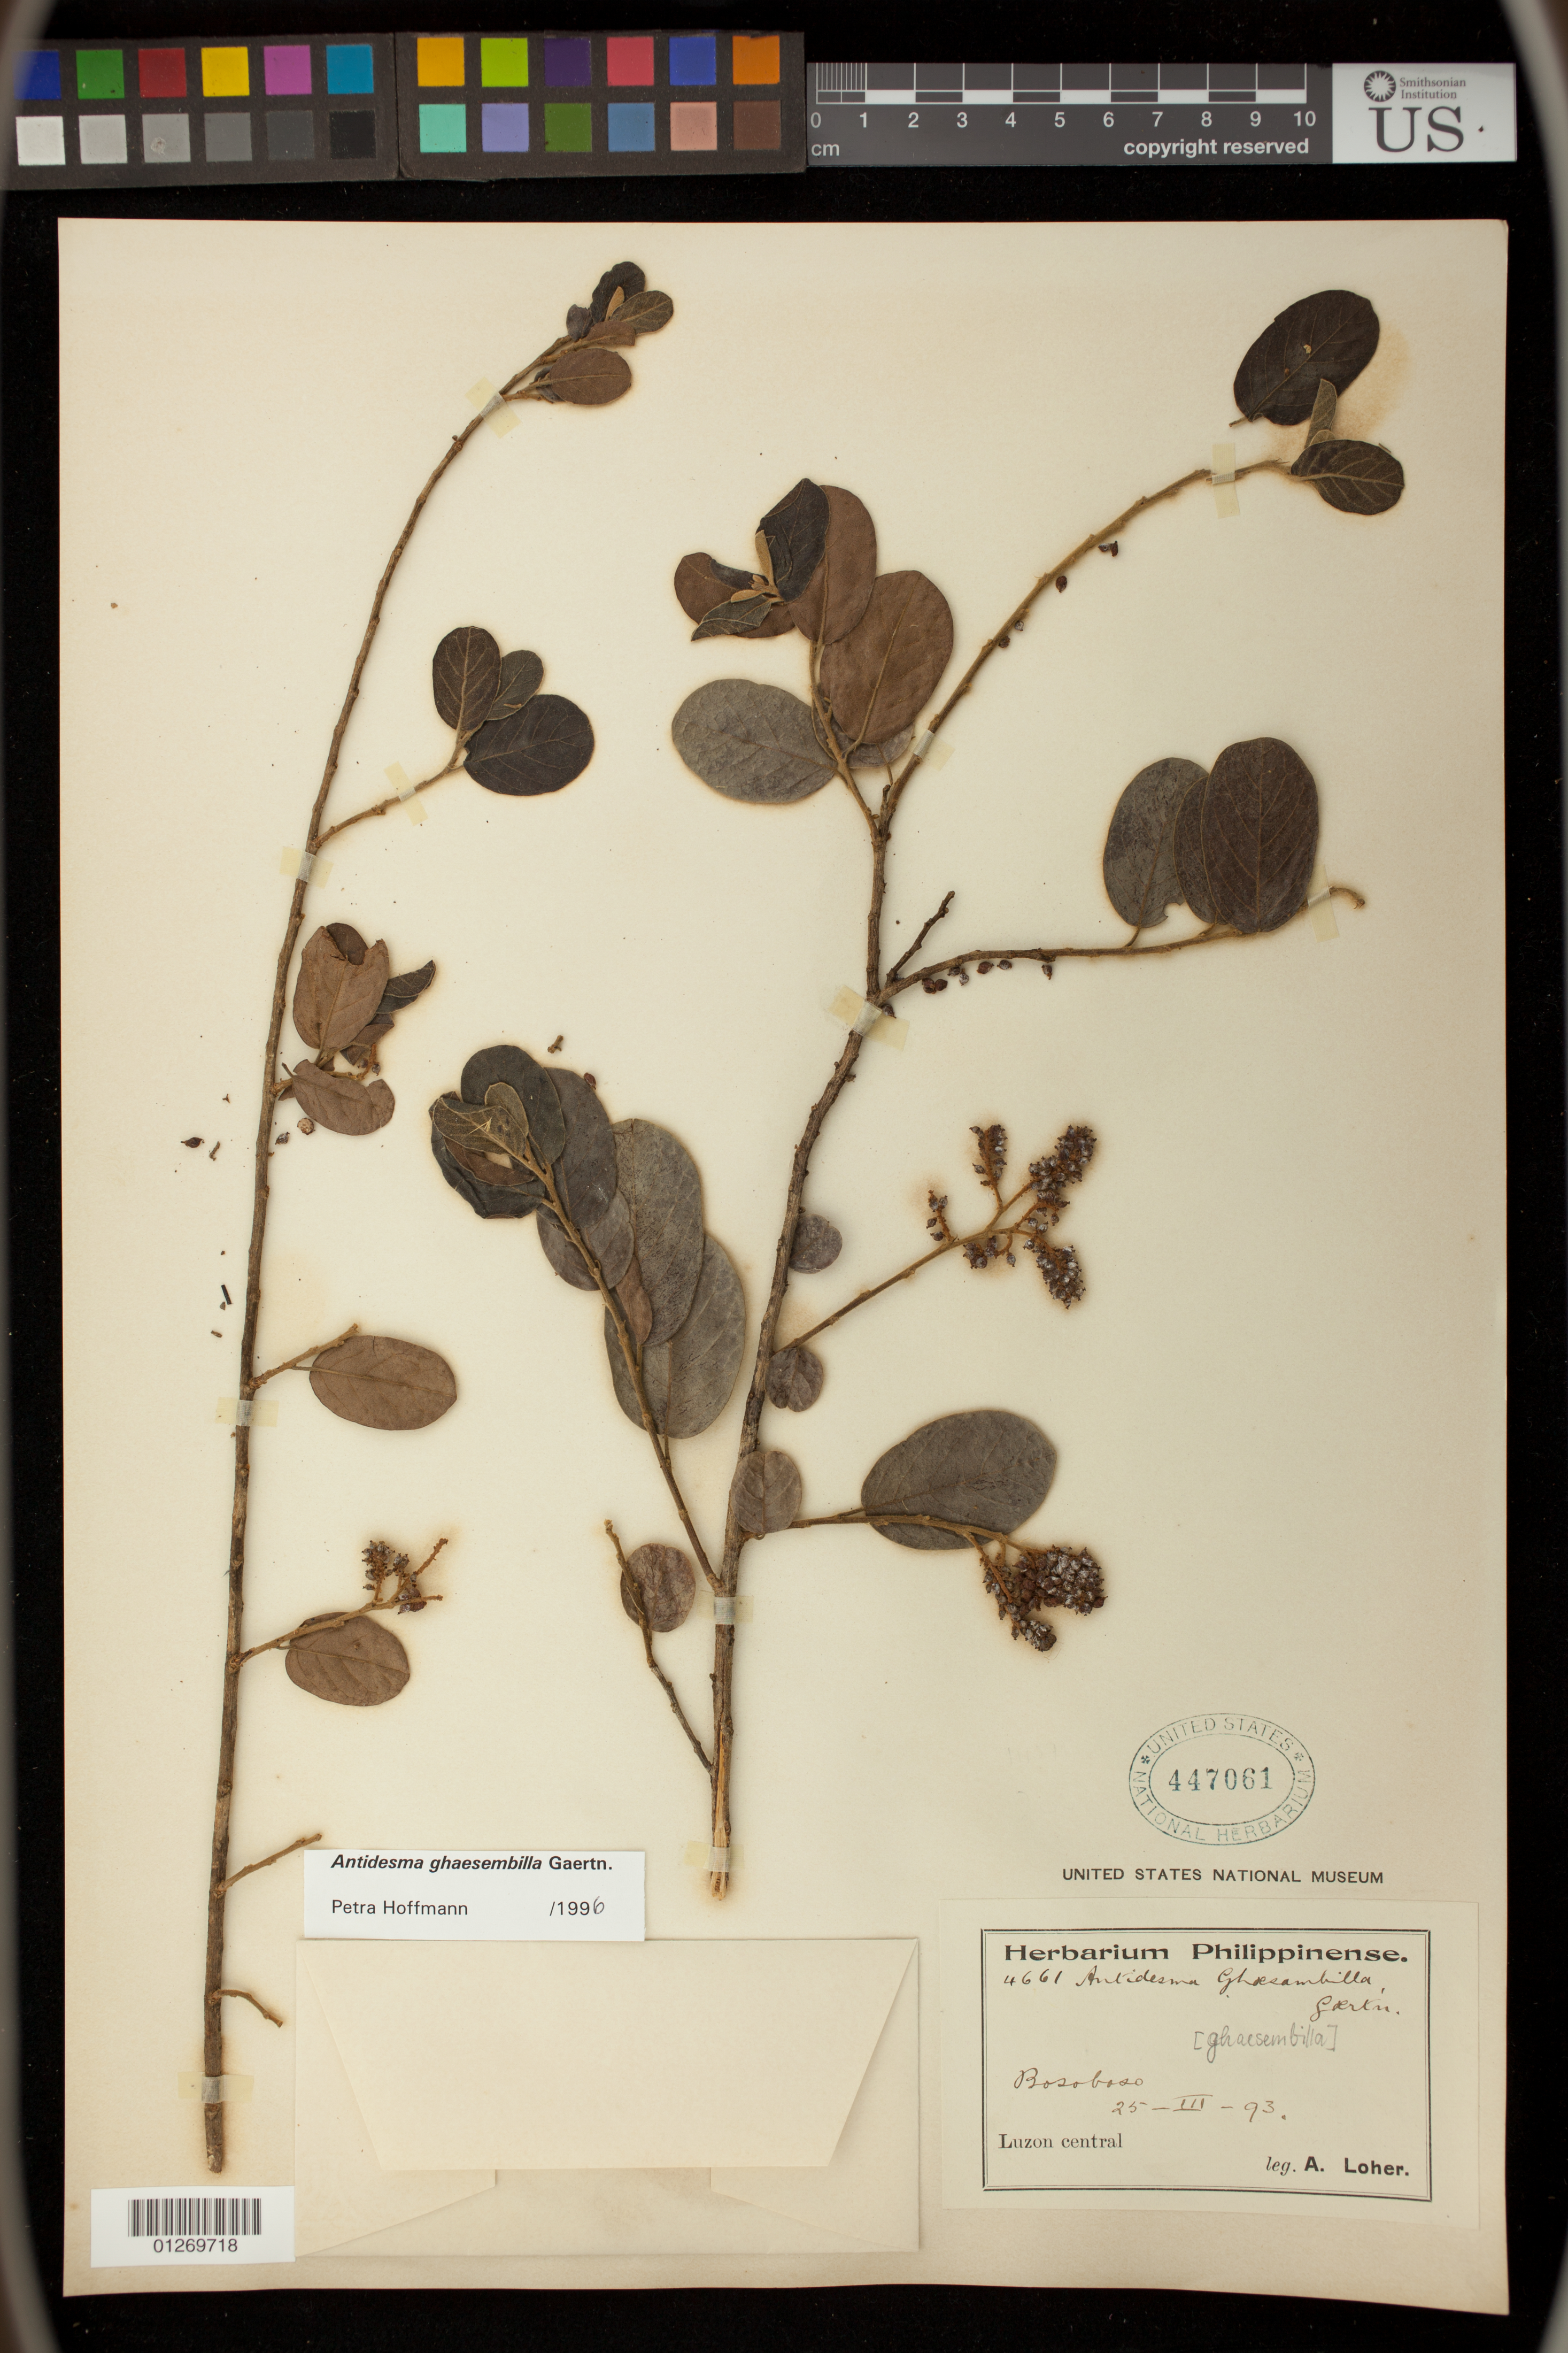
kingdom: Plantae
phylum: Tracheophyta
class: Magnoliopsida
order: Malpighiales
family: Phyllanthaceae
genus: Antidesma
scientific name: Antidesma ghaesembilla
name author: Gaertn.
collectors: A. Loher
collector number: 4661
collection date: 1893-03-25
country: Philippines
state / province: Calabarzon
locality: Bosoboso, Central Luzon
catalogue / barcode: US 447061